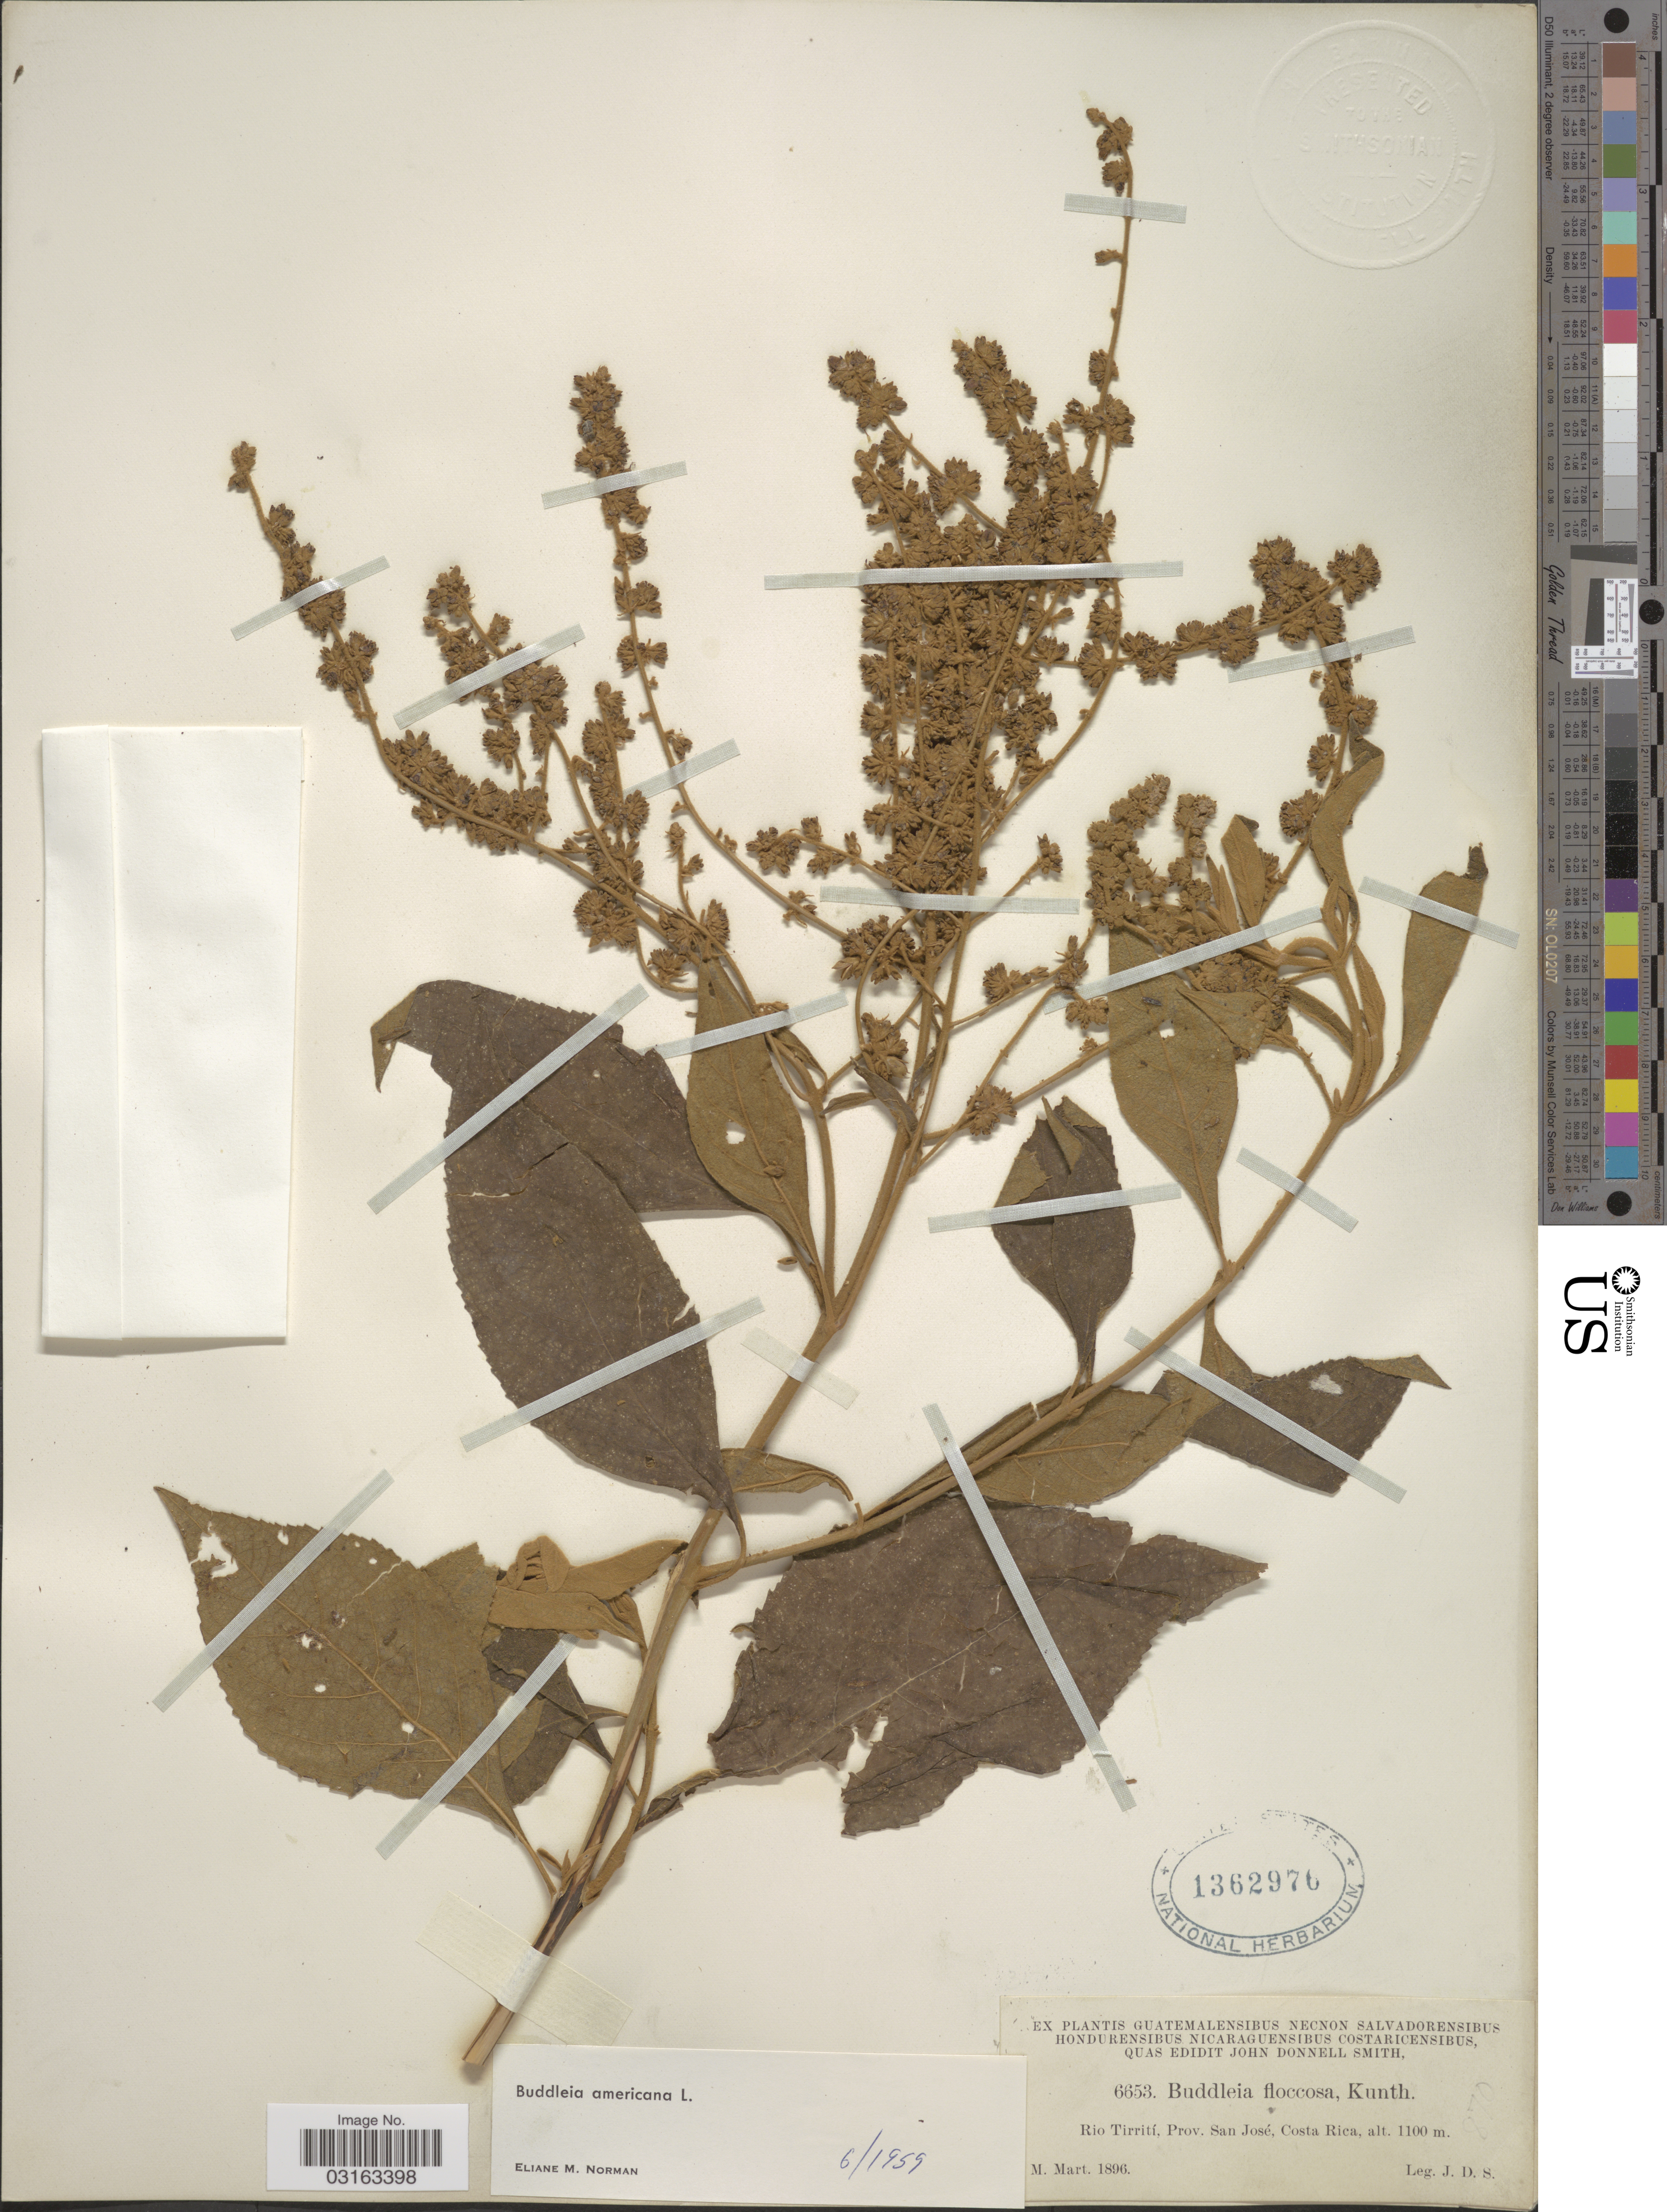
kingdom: Plantae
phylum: Tracheophyta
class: Magnoliopsida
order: Lamiales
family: Scrophulariaceae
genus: Buddleja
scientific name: Buddleja americana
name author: L.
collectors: J. Donnell Smith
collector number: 6653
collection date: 1896-03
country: Costa Rica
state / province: San José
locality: Rio Tirrití.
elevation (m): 1100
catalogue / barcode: US 1362976